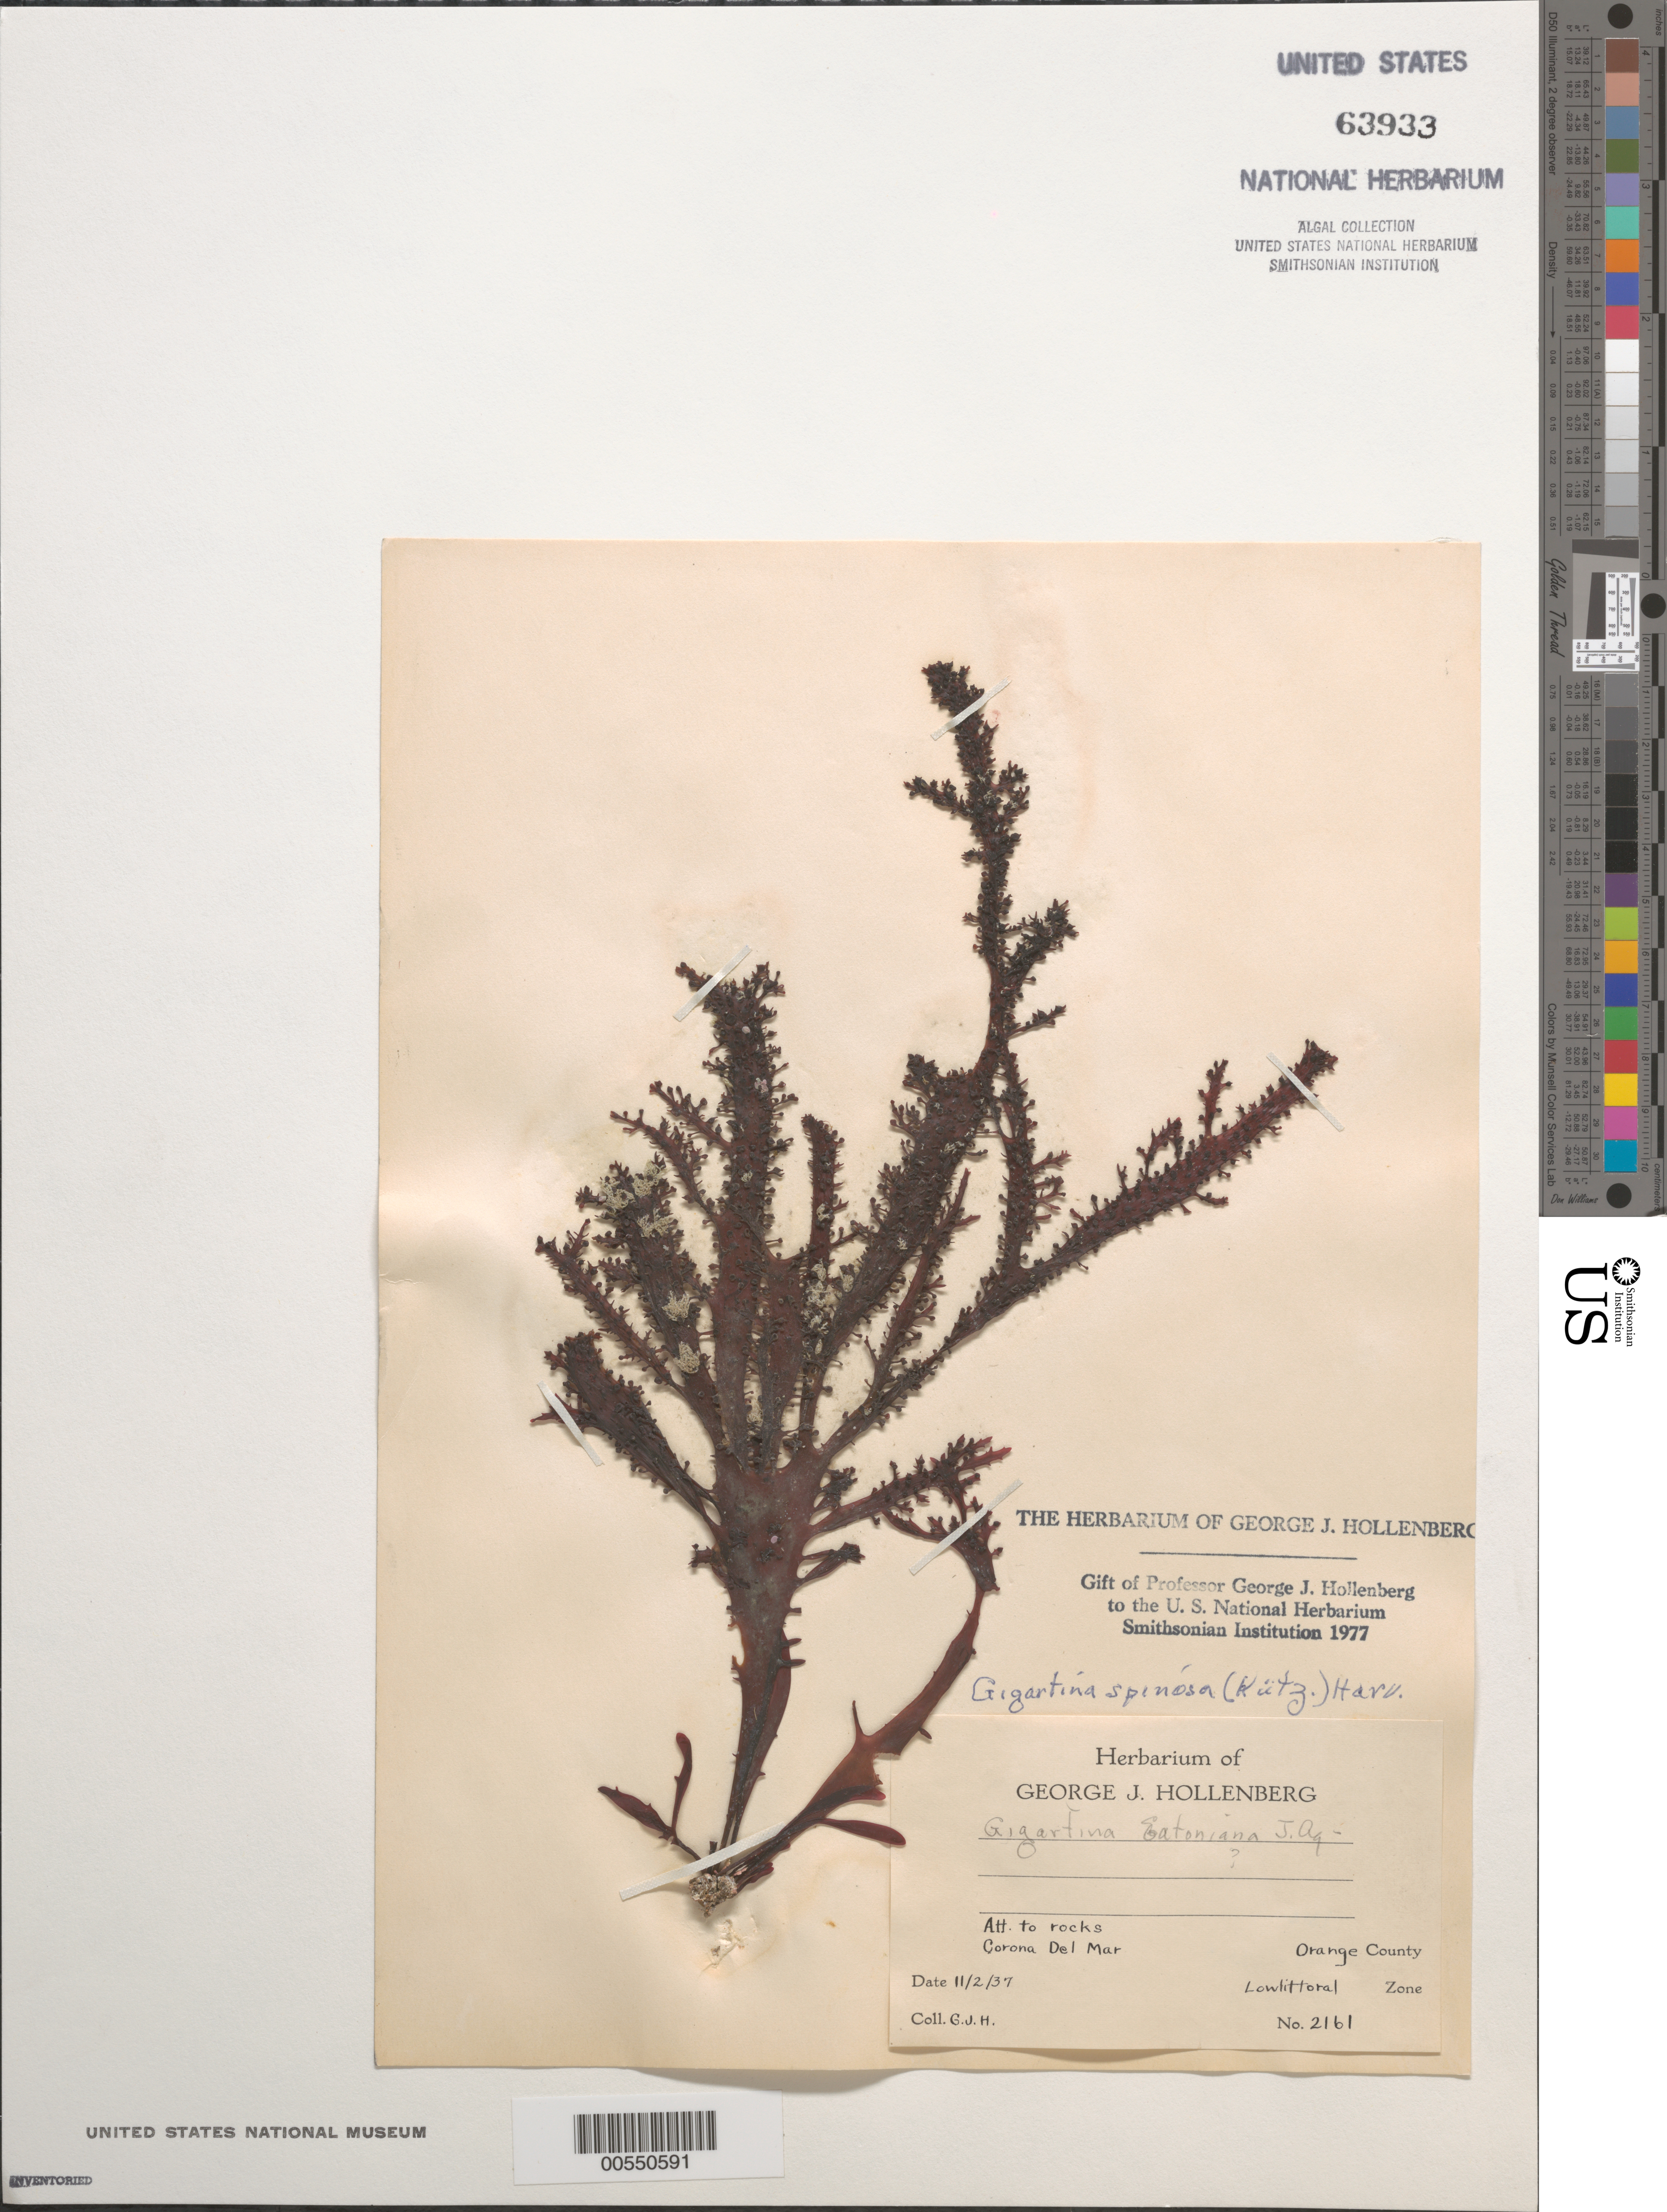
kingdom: Plantae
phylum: Rhodophyta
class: Florideophyceae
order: Gigartinales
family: Gigartinaceae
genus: Chondracanthus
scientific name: Chondracanthus spinosus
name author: (Kütz.) Guiry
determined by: Algae name updating Project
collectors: G. Hollenberg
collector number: GJH 2161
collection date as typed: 02 Nov 1937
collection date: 1937-11-02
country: United States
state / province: California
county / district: Orange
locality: Corona del Mar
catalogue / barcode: US 63933